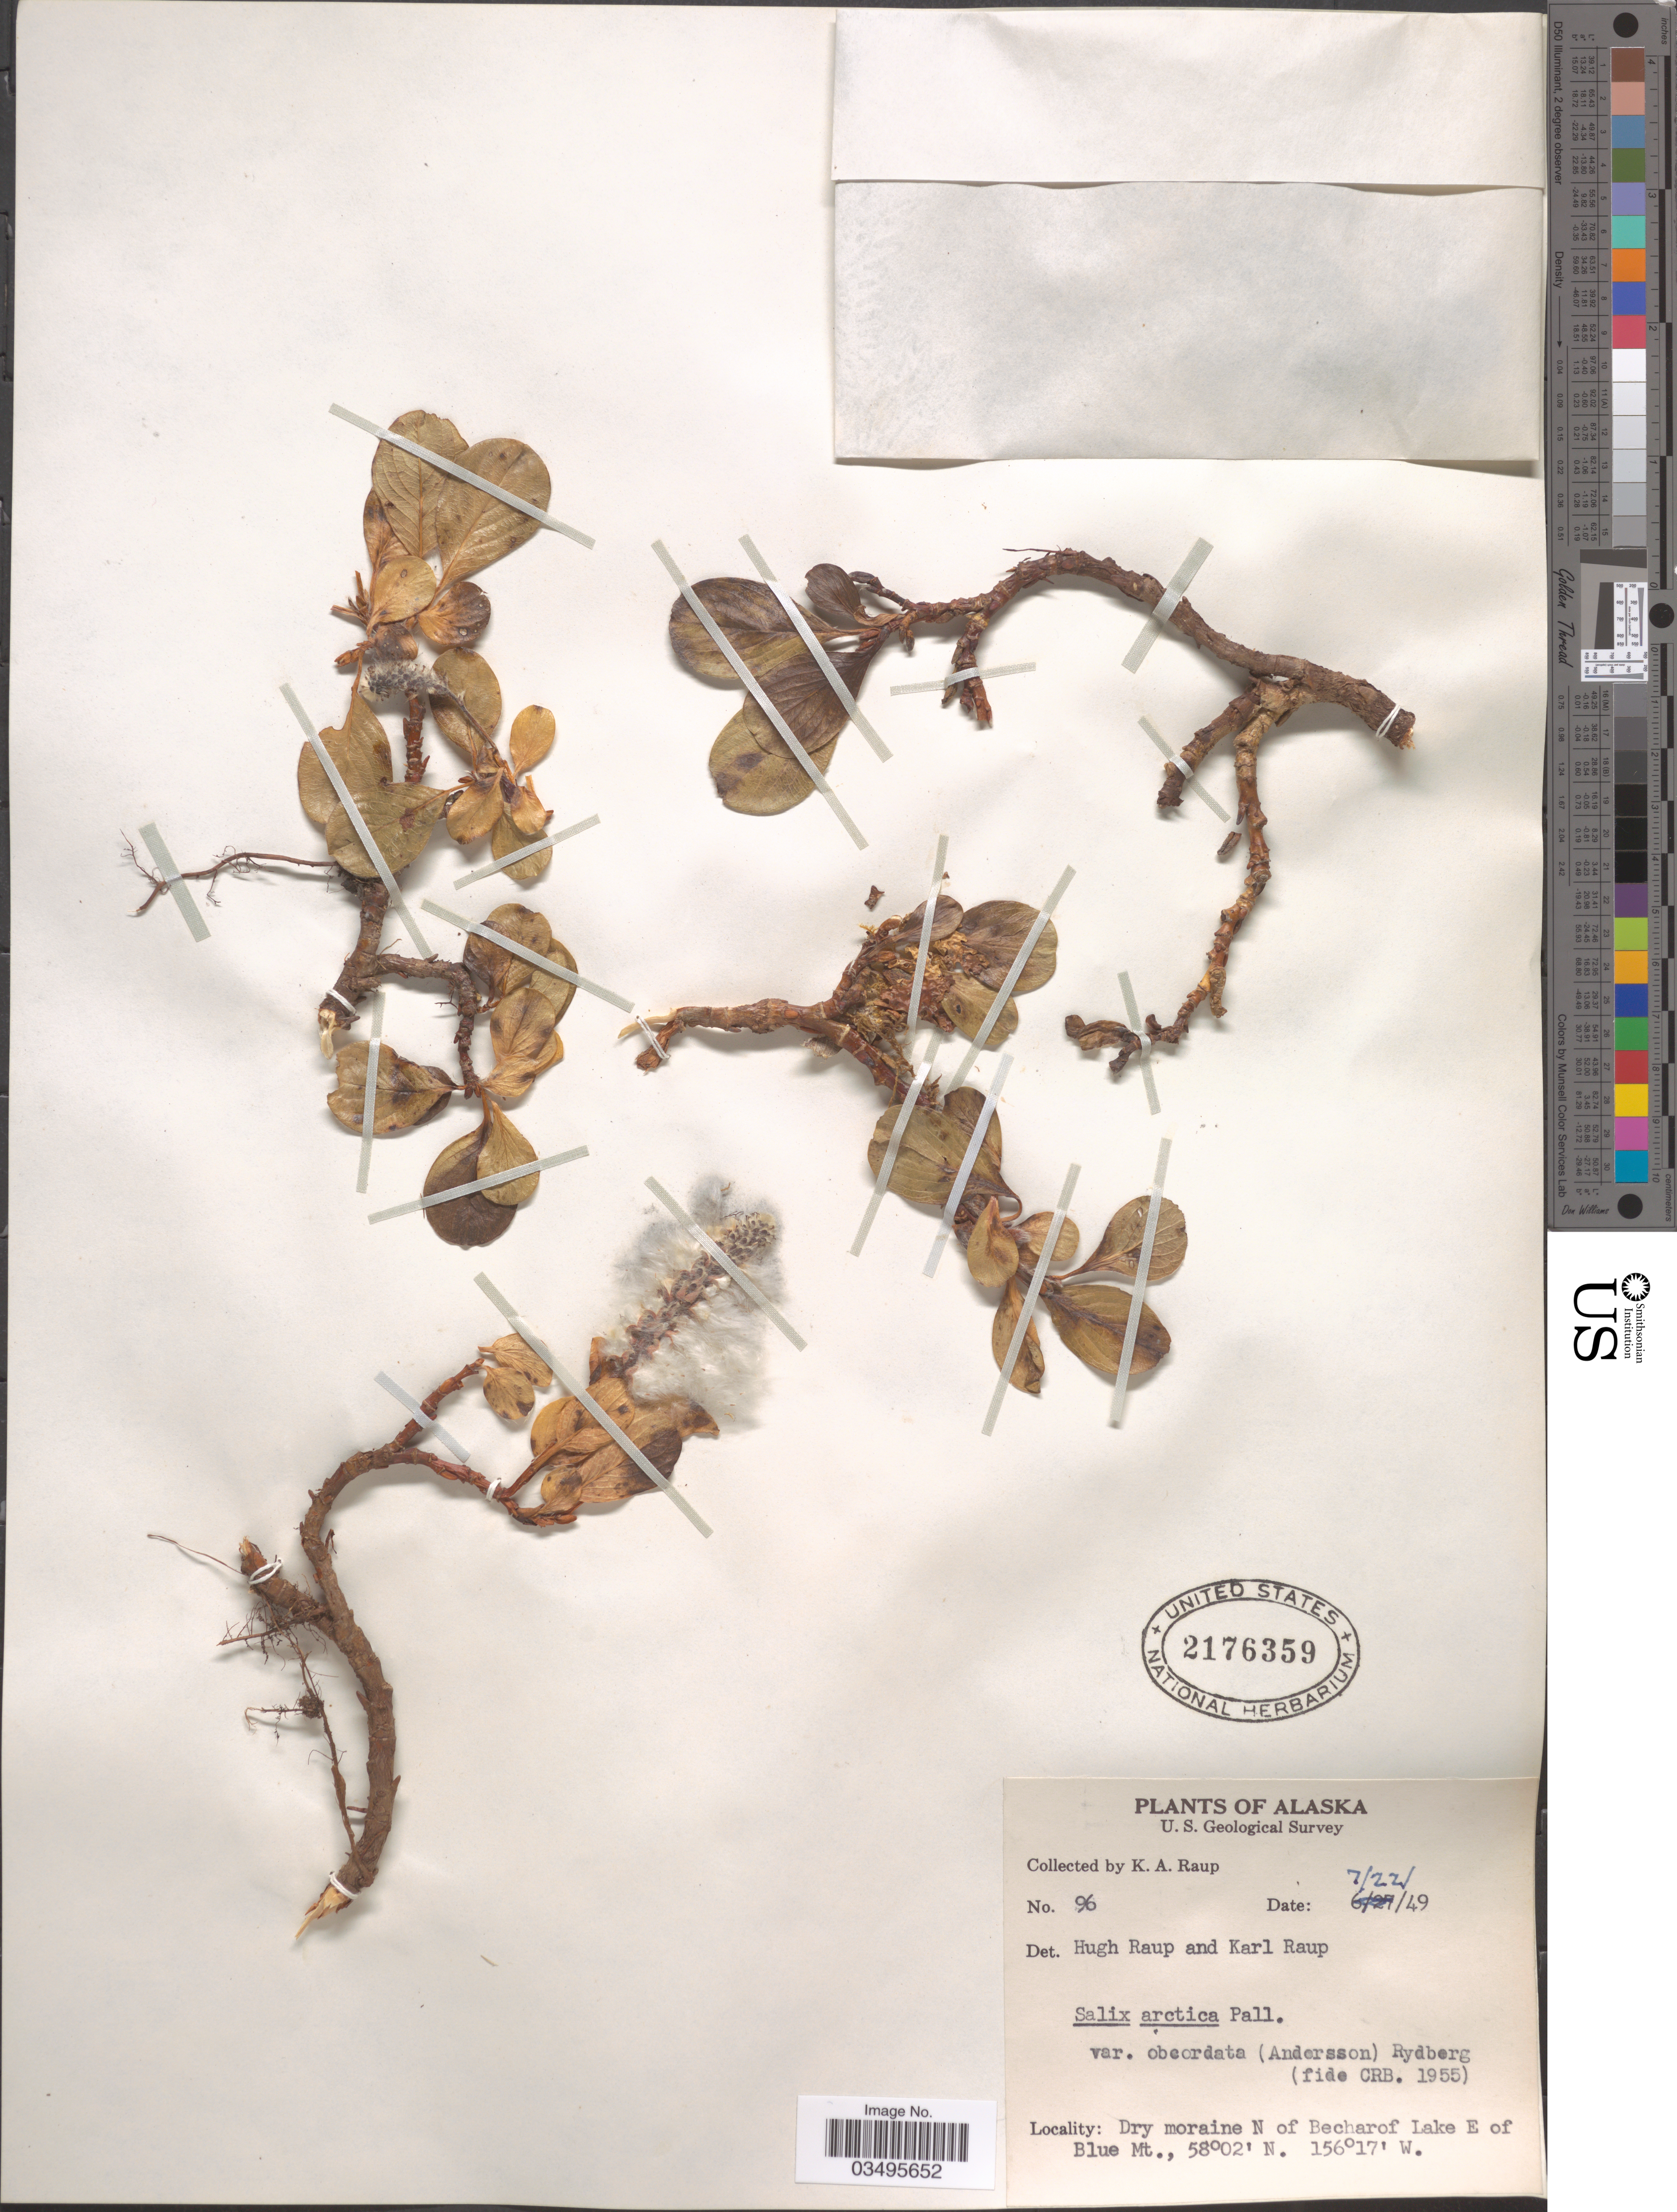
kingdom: Plantae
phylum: Tracheophyta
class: Magnoliopsida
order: Malpighiales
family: Salicaceae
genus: Salix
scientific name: Salix arctica var. obcordata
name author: (Andersson) Rydb.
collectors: K. Raup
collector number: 96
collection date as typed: Transcribed d/m/y: 22/7/49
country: United States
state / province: Alaska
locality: Dry moraine N of Becharof Lake E of Blue Mt.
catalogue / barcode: US 2176359